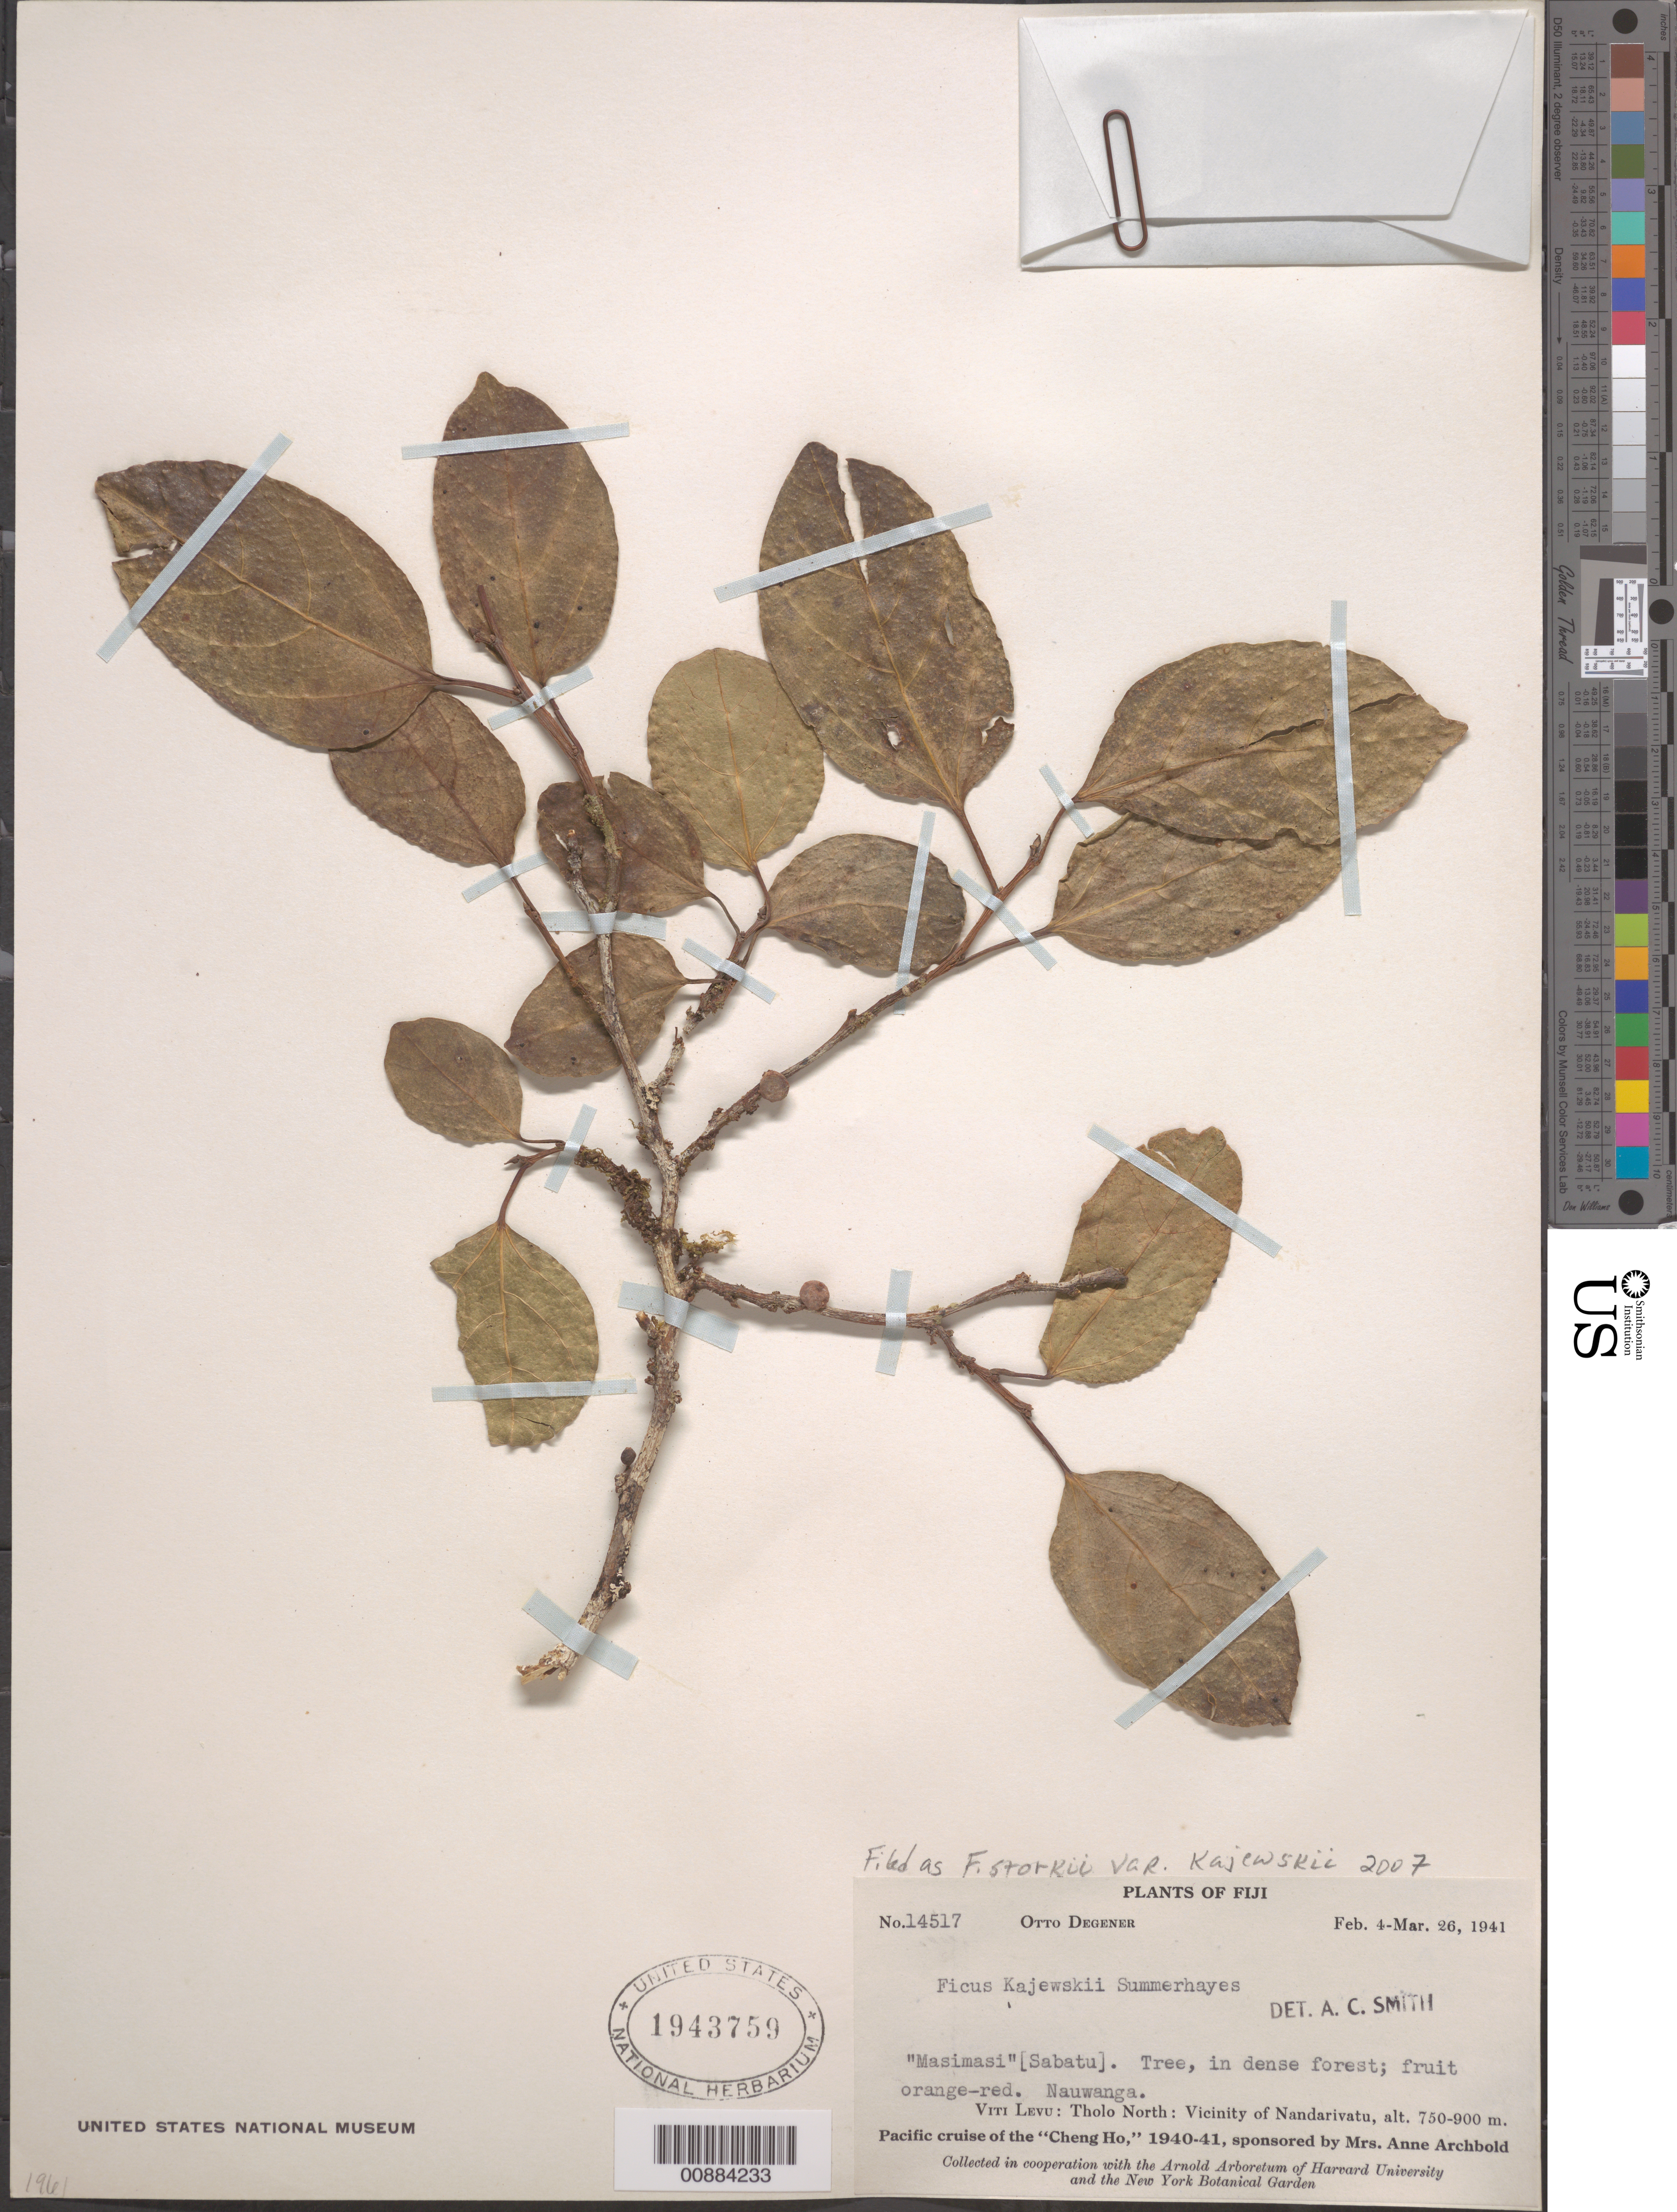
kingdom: Plantae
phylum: Tracheophyta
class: Magnoliopsida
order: Rosales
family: Moraceae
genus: Ficus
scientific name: Ficus storckii var. kajewskii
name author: Seem.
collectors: O. Degener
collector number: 14517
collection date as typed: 04 Feb 1941 to 26 Mar 1941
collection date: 1941-02-04/1941-03-26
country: Fiji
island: Viti Levu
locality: Tholo North, vicinity of Nandarivatu, Nauwanga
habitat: dense forest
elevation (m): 750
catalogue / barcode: US 1943759